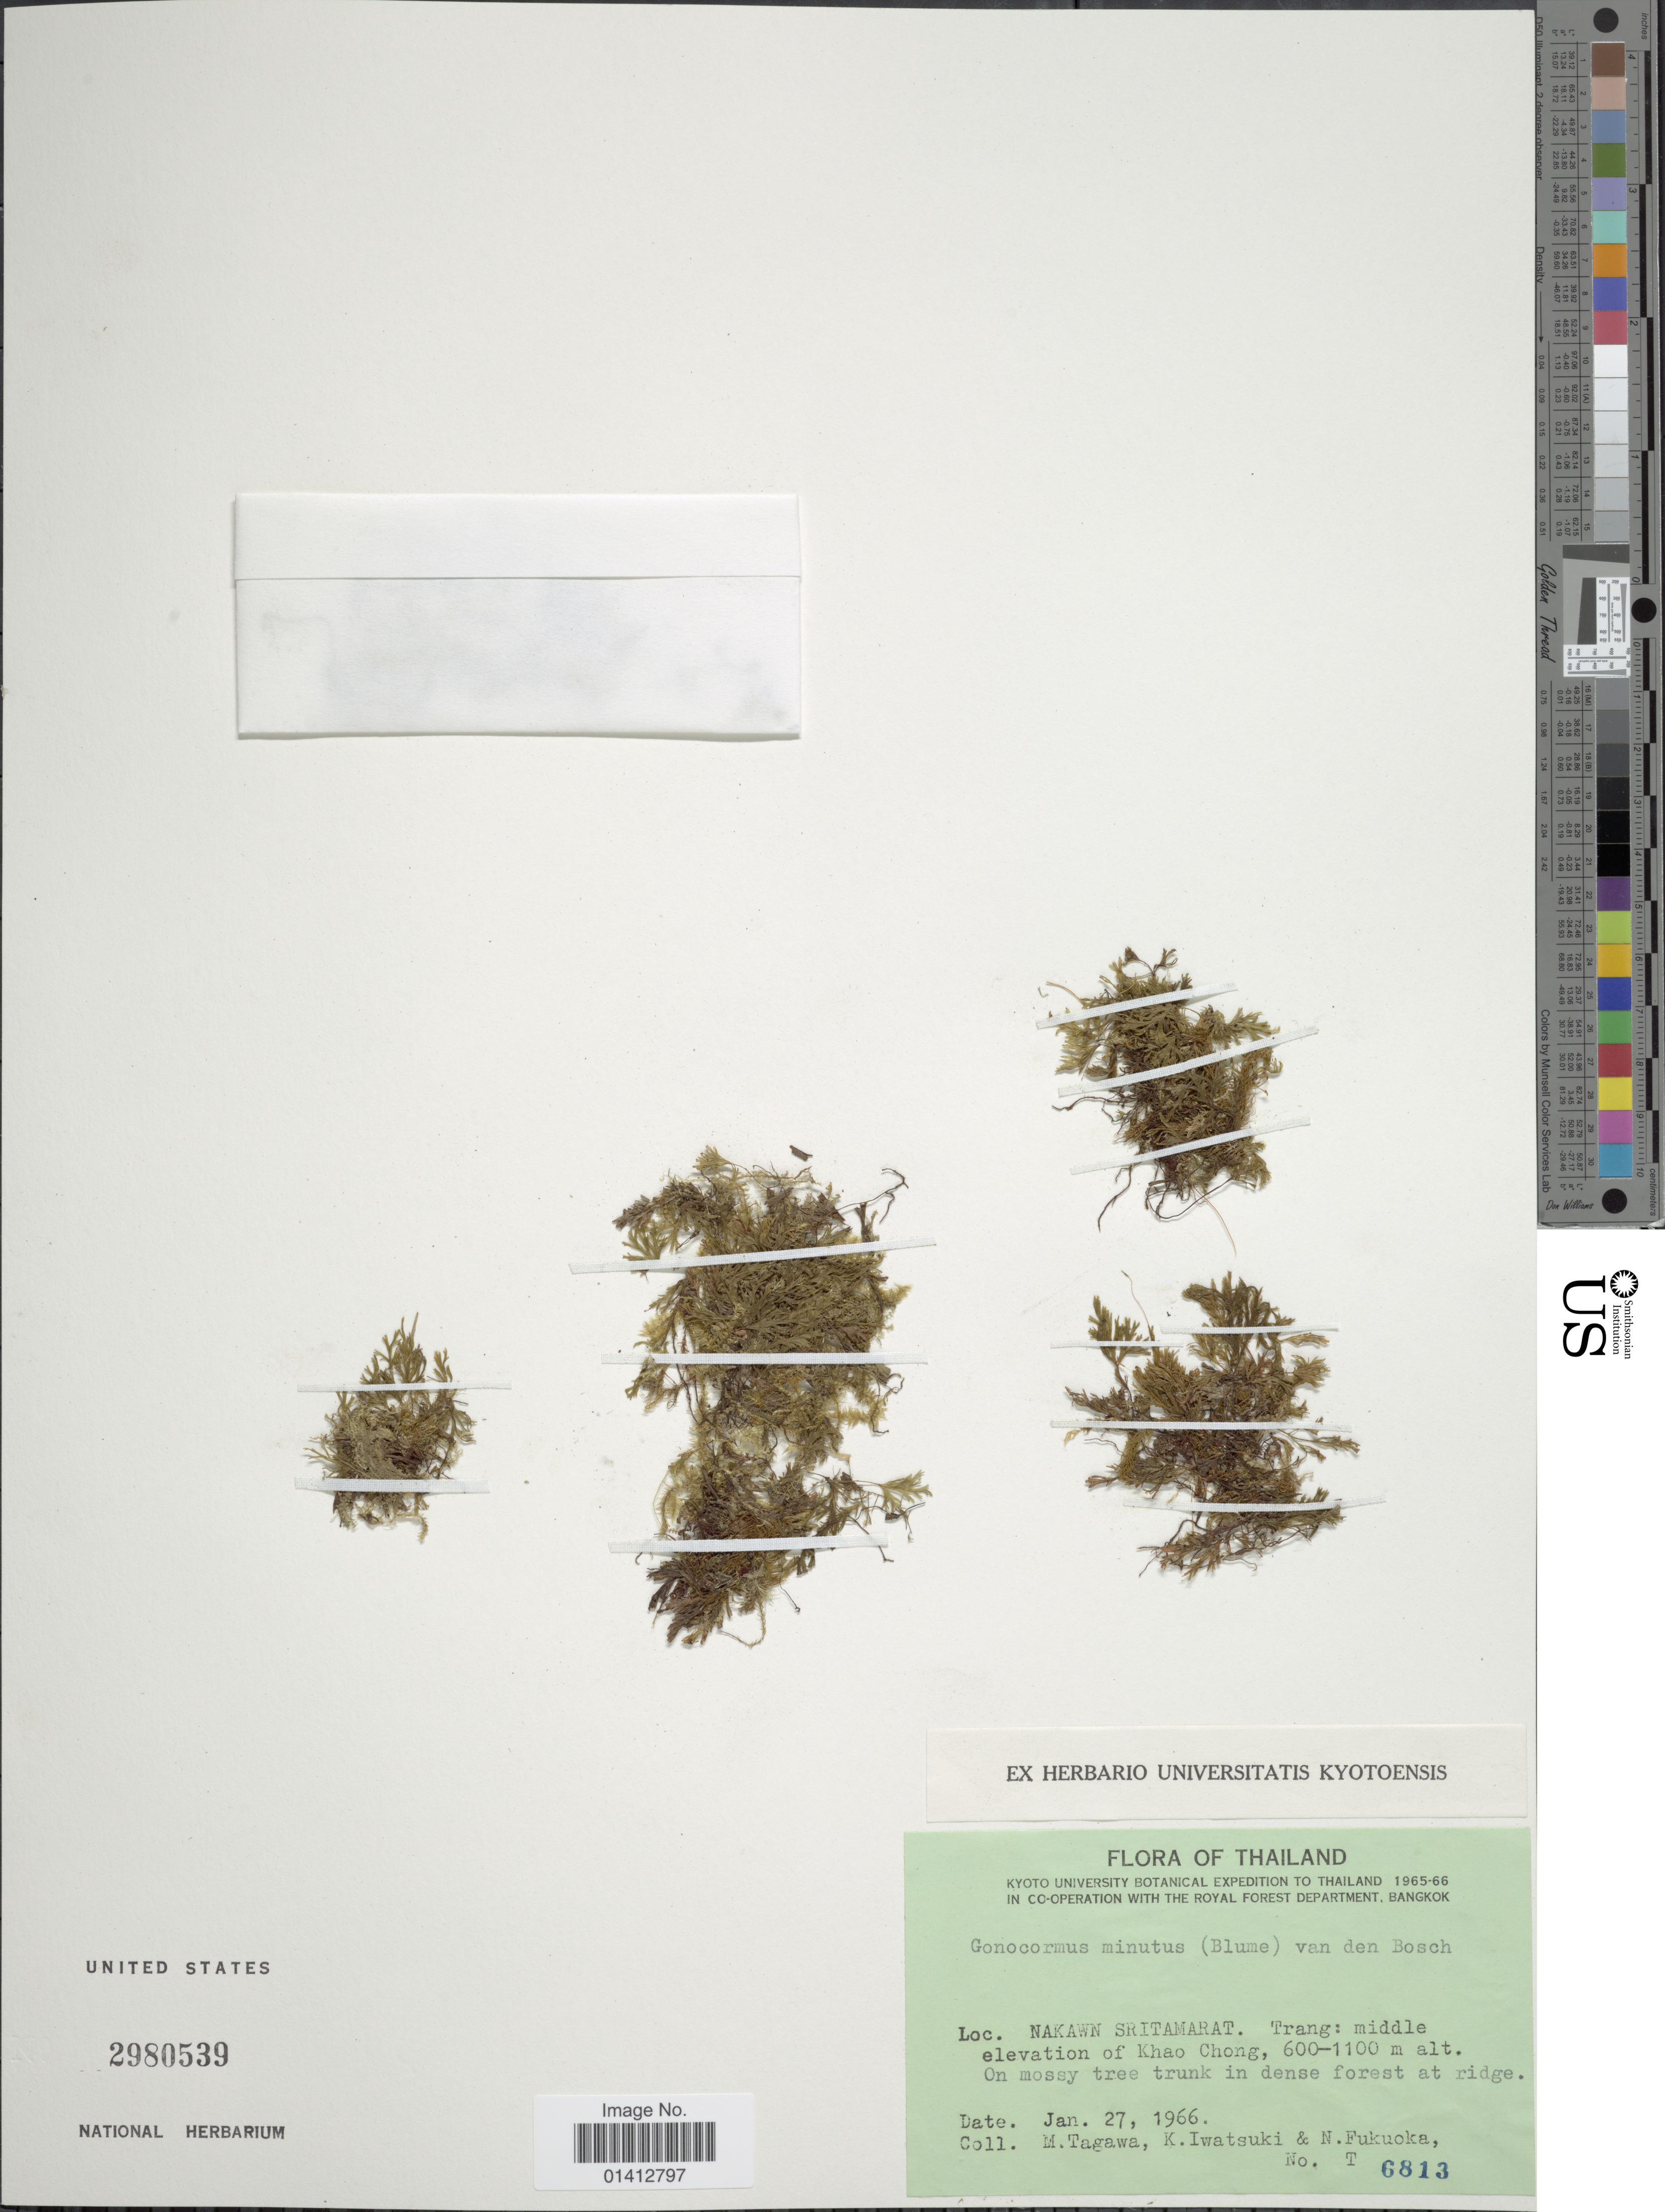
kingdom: Plantae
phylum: Tracheophyta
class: Polypodiopsida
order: Hymenophyllales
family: Hymenophyllaceae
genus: Crepidomanes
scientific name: Crepidomanes minutum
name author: (Blume) K. Iwats.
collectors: M. Tagawa, K. Iwatsuki & N. Fukuoka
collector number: T 6813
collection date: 1966-01-27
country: Thailand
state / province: Trang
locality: Nakawan Sritamarat, middle elevation of Khao Chong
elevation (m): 600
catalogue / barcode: US 2980539